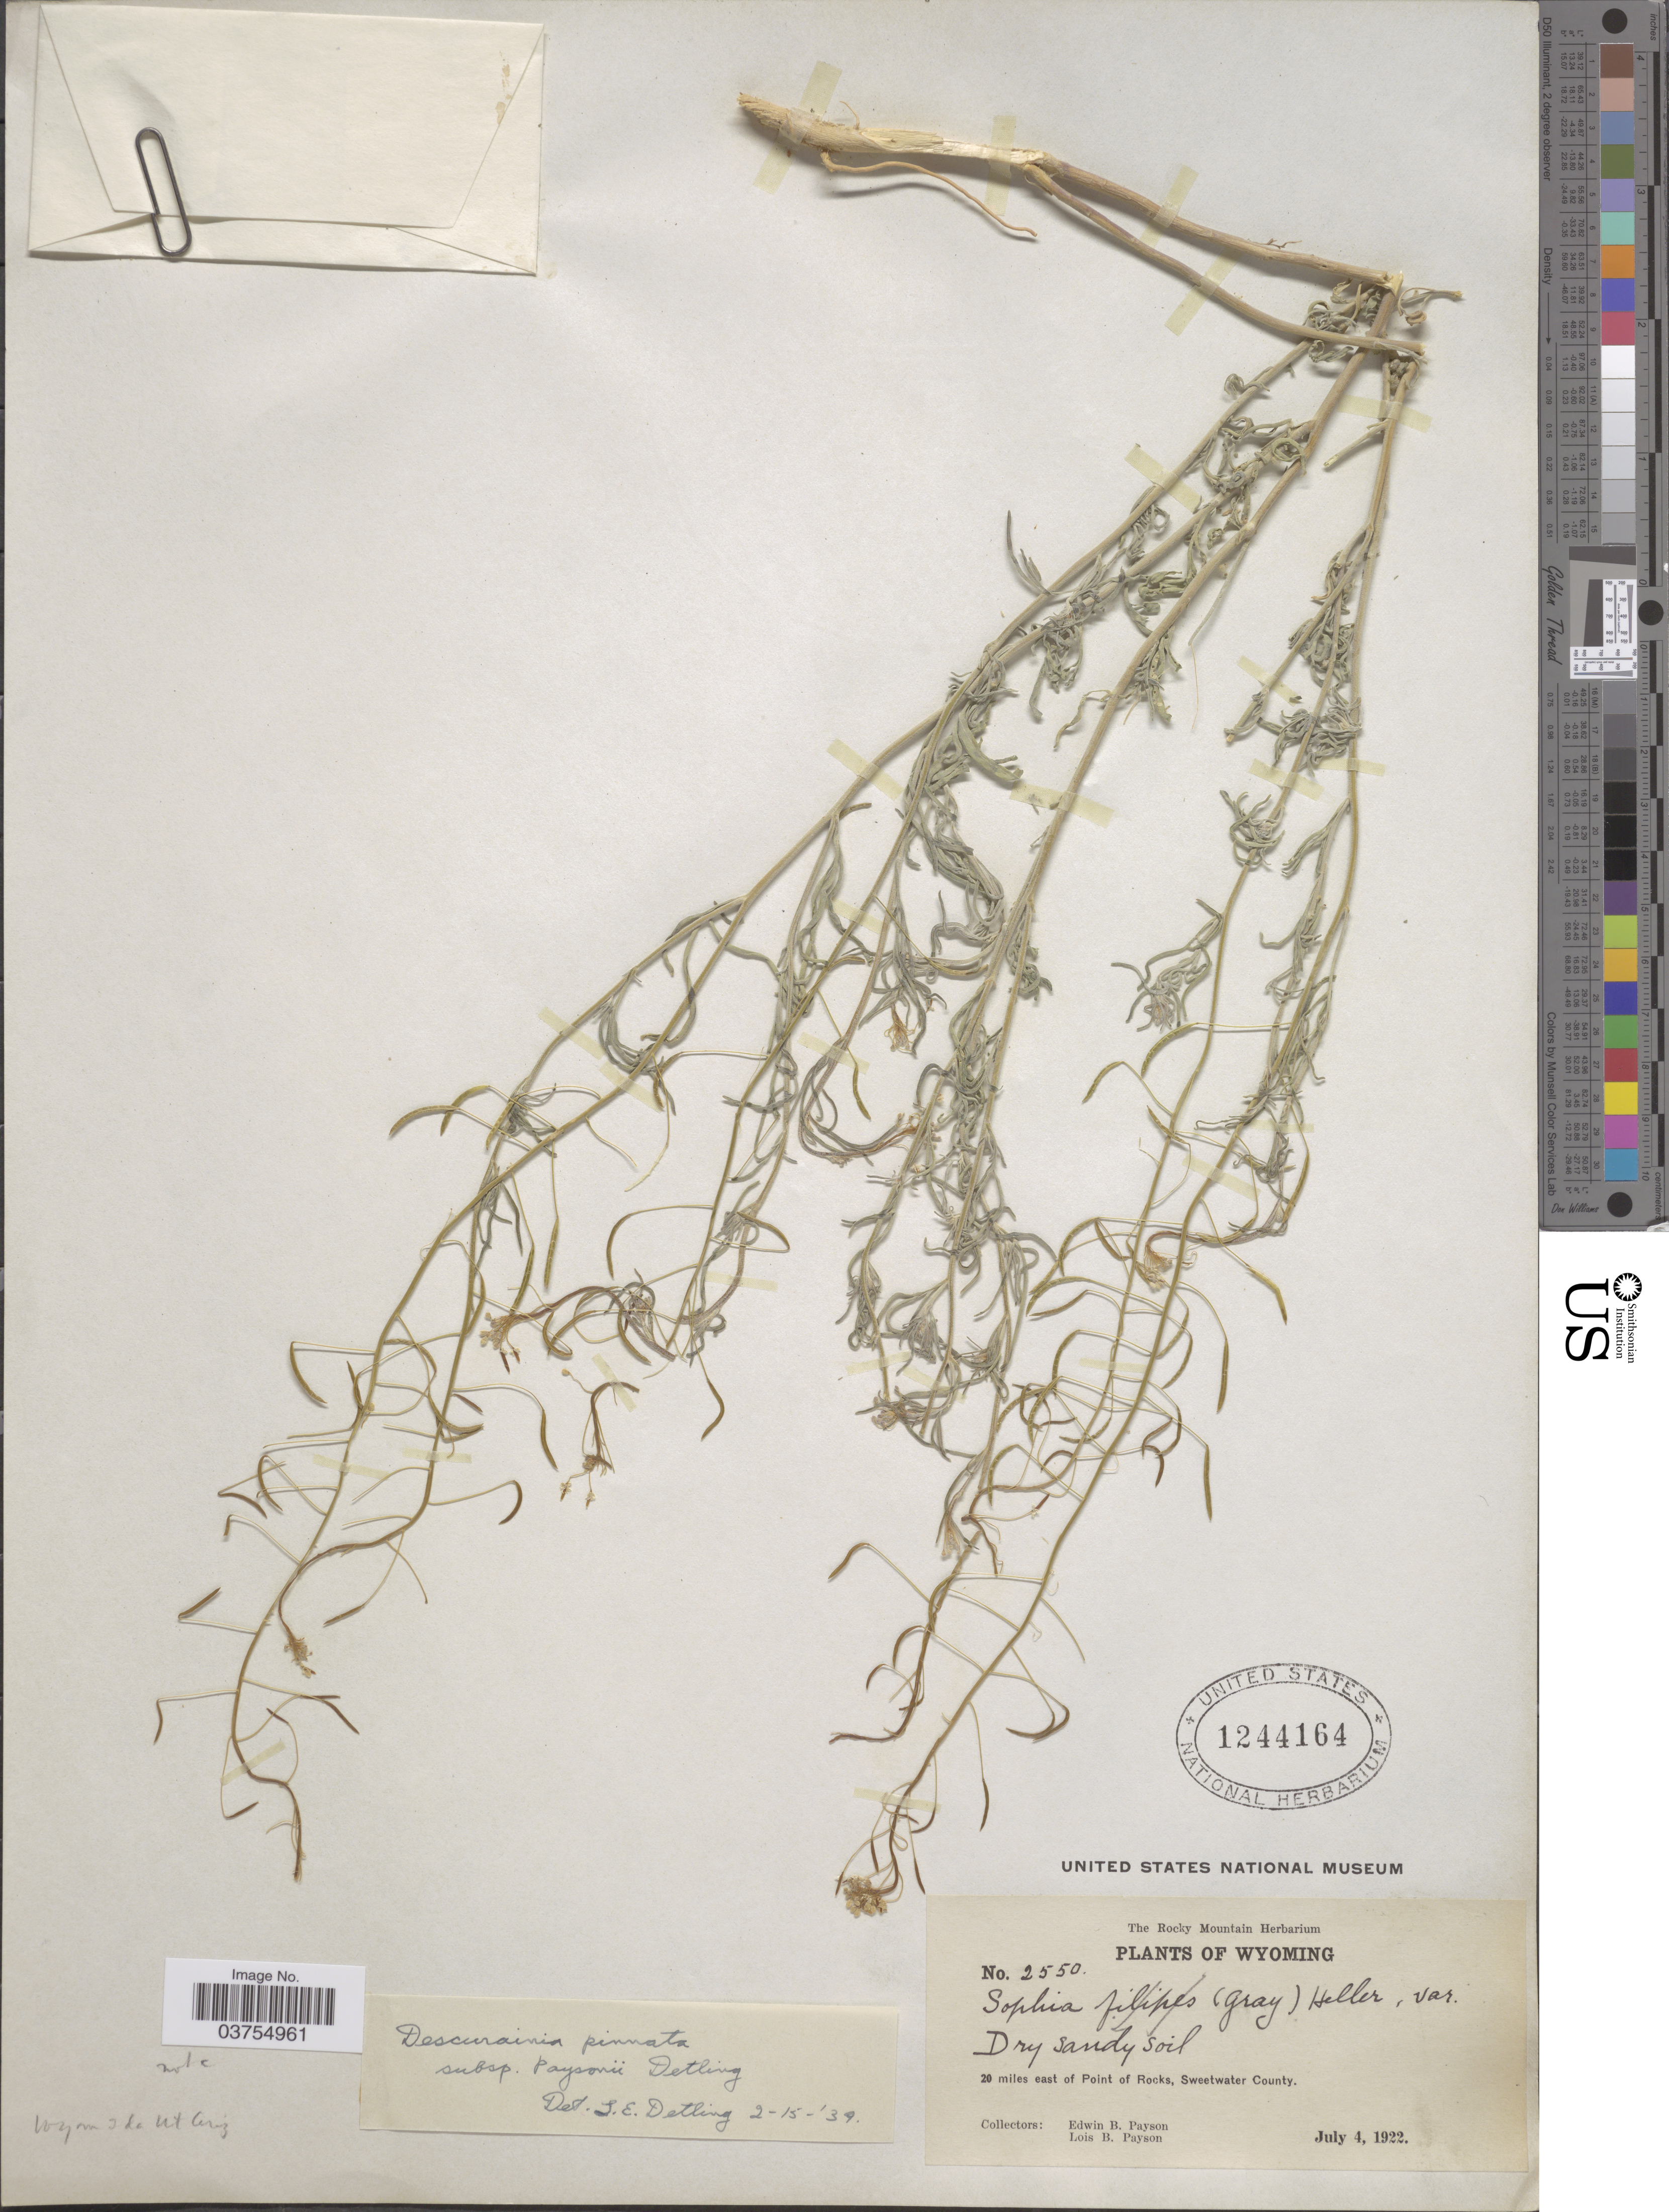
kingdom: Plantae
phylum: Tracheophyta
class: Magnoliopsida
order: Brassicales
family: Brassicaceae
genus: Descurainia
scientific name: Descurainia pinnata subsp. paysonii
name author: (C.A. Mey.) Detling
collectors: E. B. Payson & L. Payson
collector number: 2550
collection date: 1922-07-04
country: United States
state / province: Wyoming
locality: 20 miles east of Point of Rocks, Sweetwater County.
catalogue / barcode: US 1244164